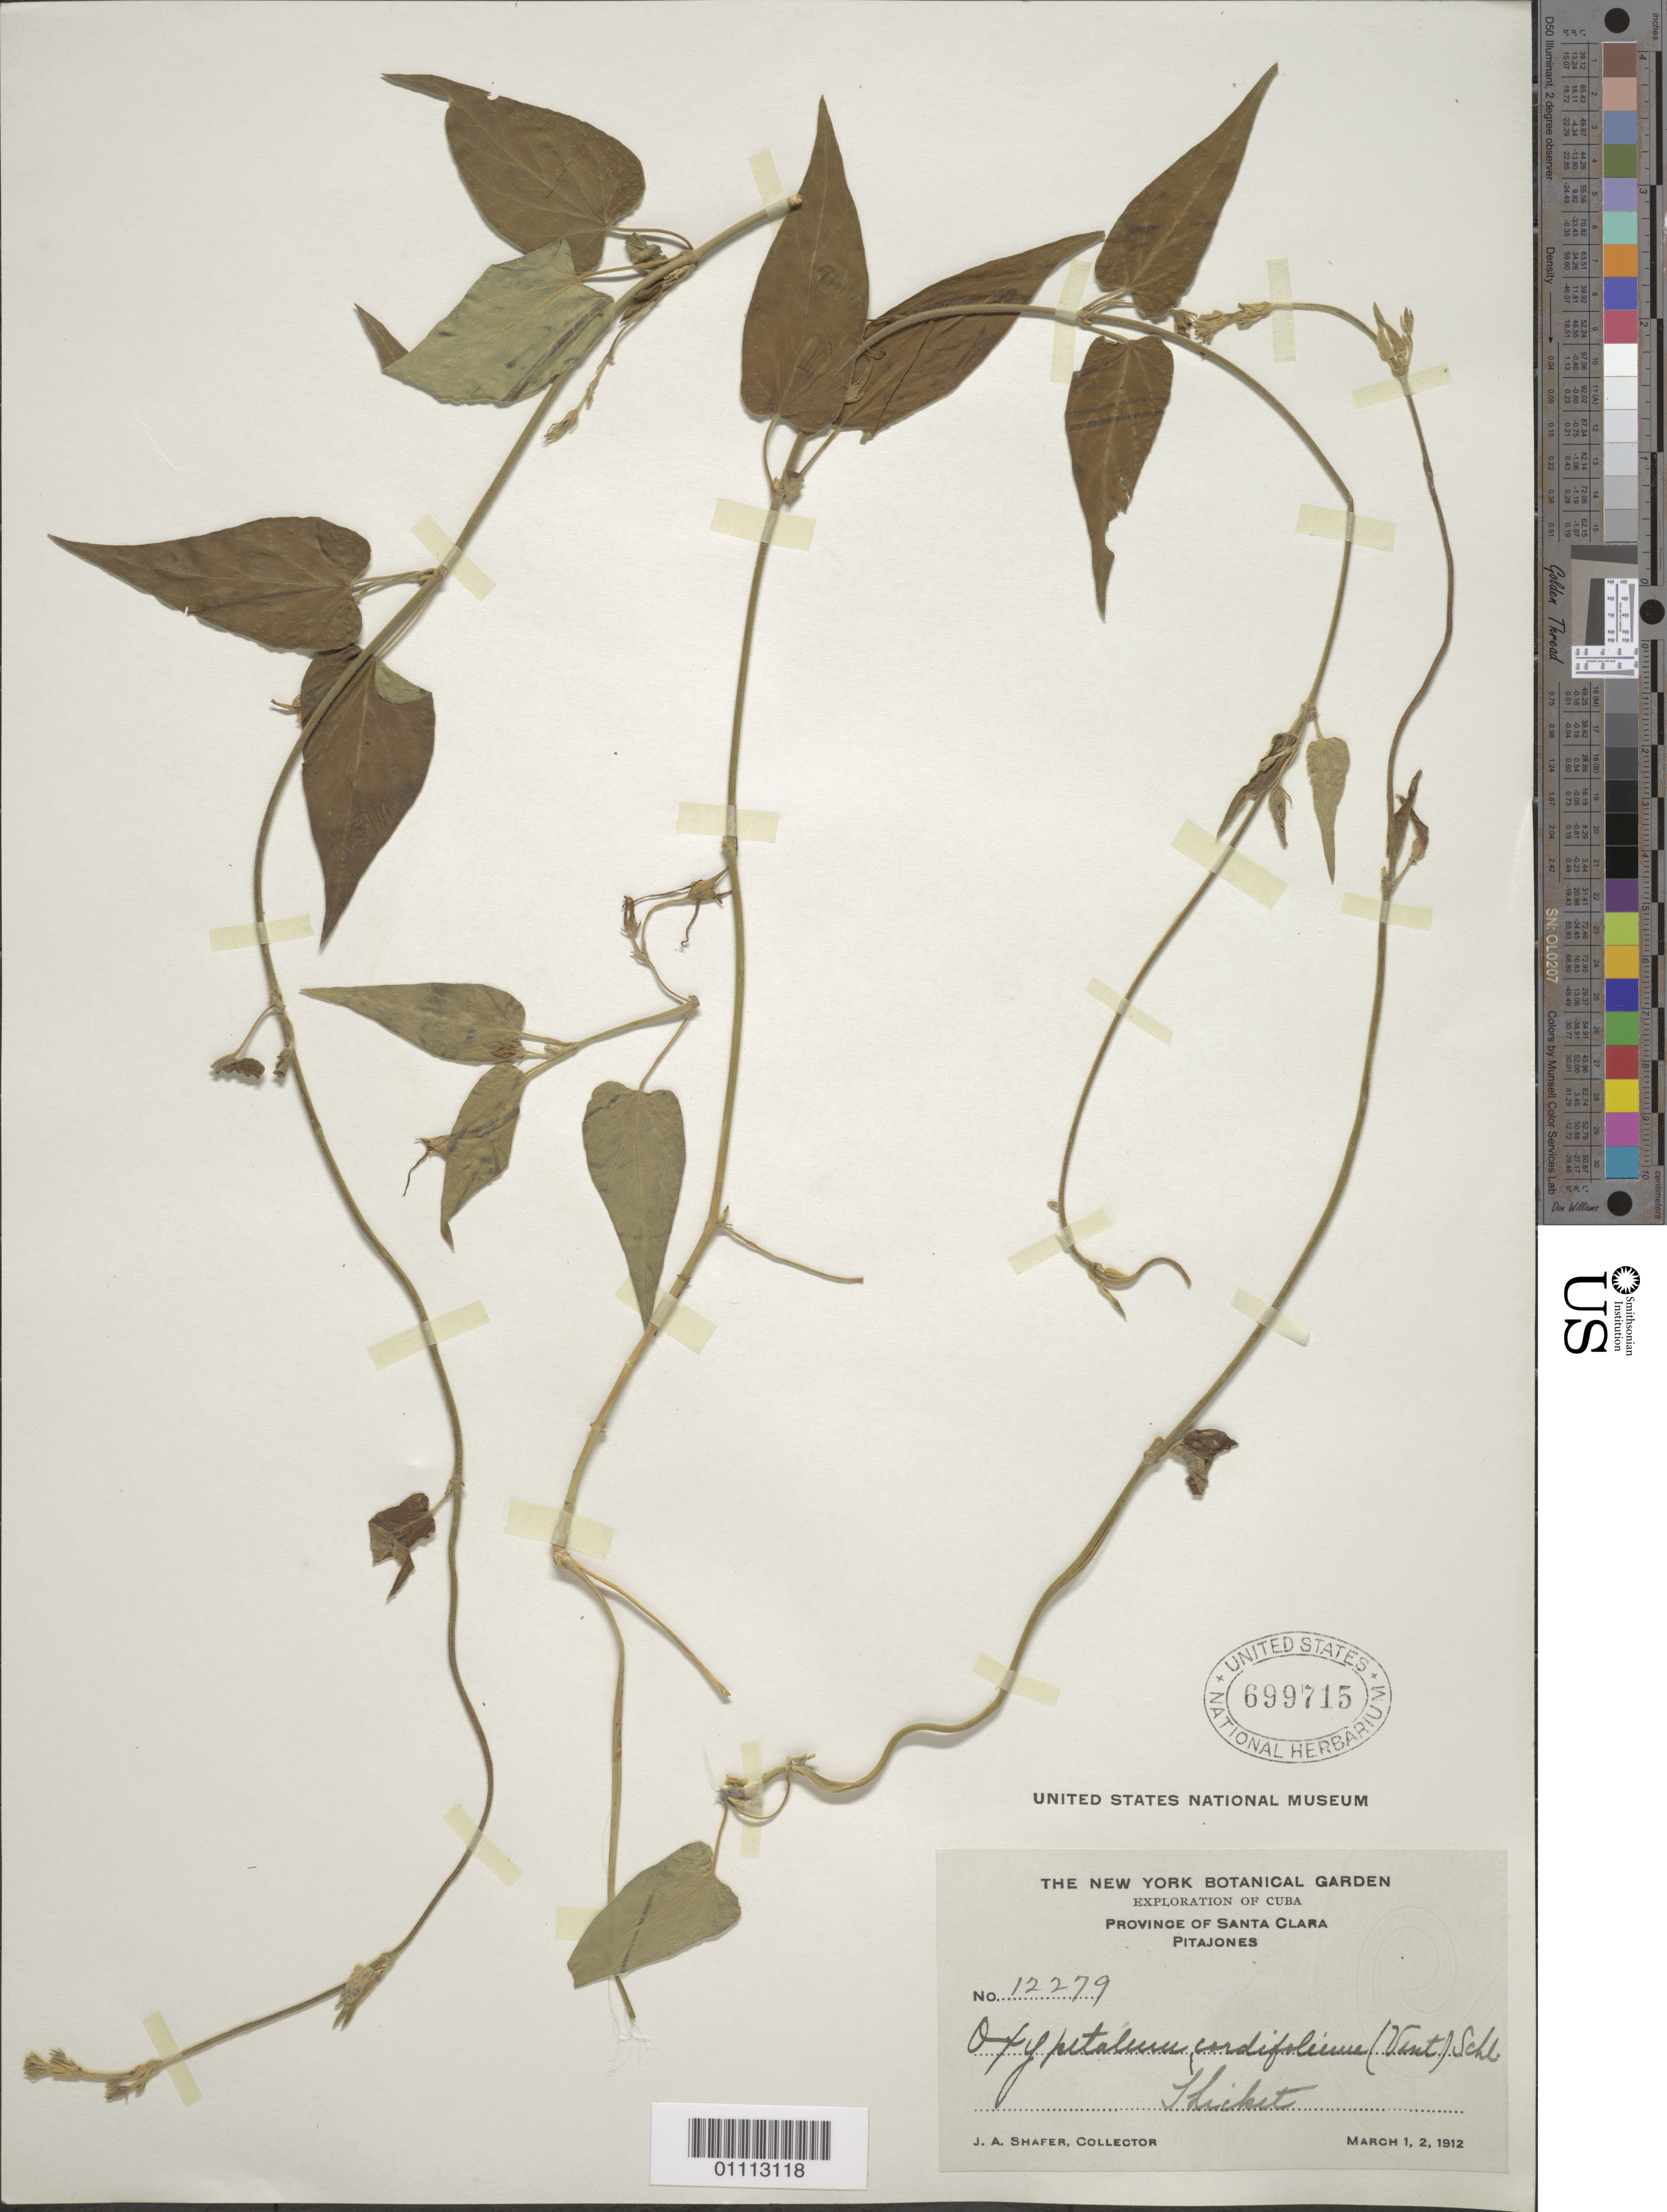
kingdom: Plantae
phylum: Tracheophyta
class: Magnoliopsida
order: Gentianales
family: Apocynaceae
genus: Oxypetalum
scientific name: Oxypetalum cordifolium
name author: (Vent.) Schltr.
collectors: J. A. Shafer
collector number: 12279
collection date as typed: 01 Mar 1912 to 02 Mar 1912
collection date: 1912-03-01/1912-03-02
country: Cuba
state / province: Sancti Spiritus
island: Cuba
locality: Pitajones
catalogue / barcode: US 699715